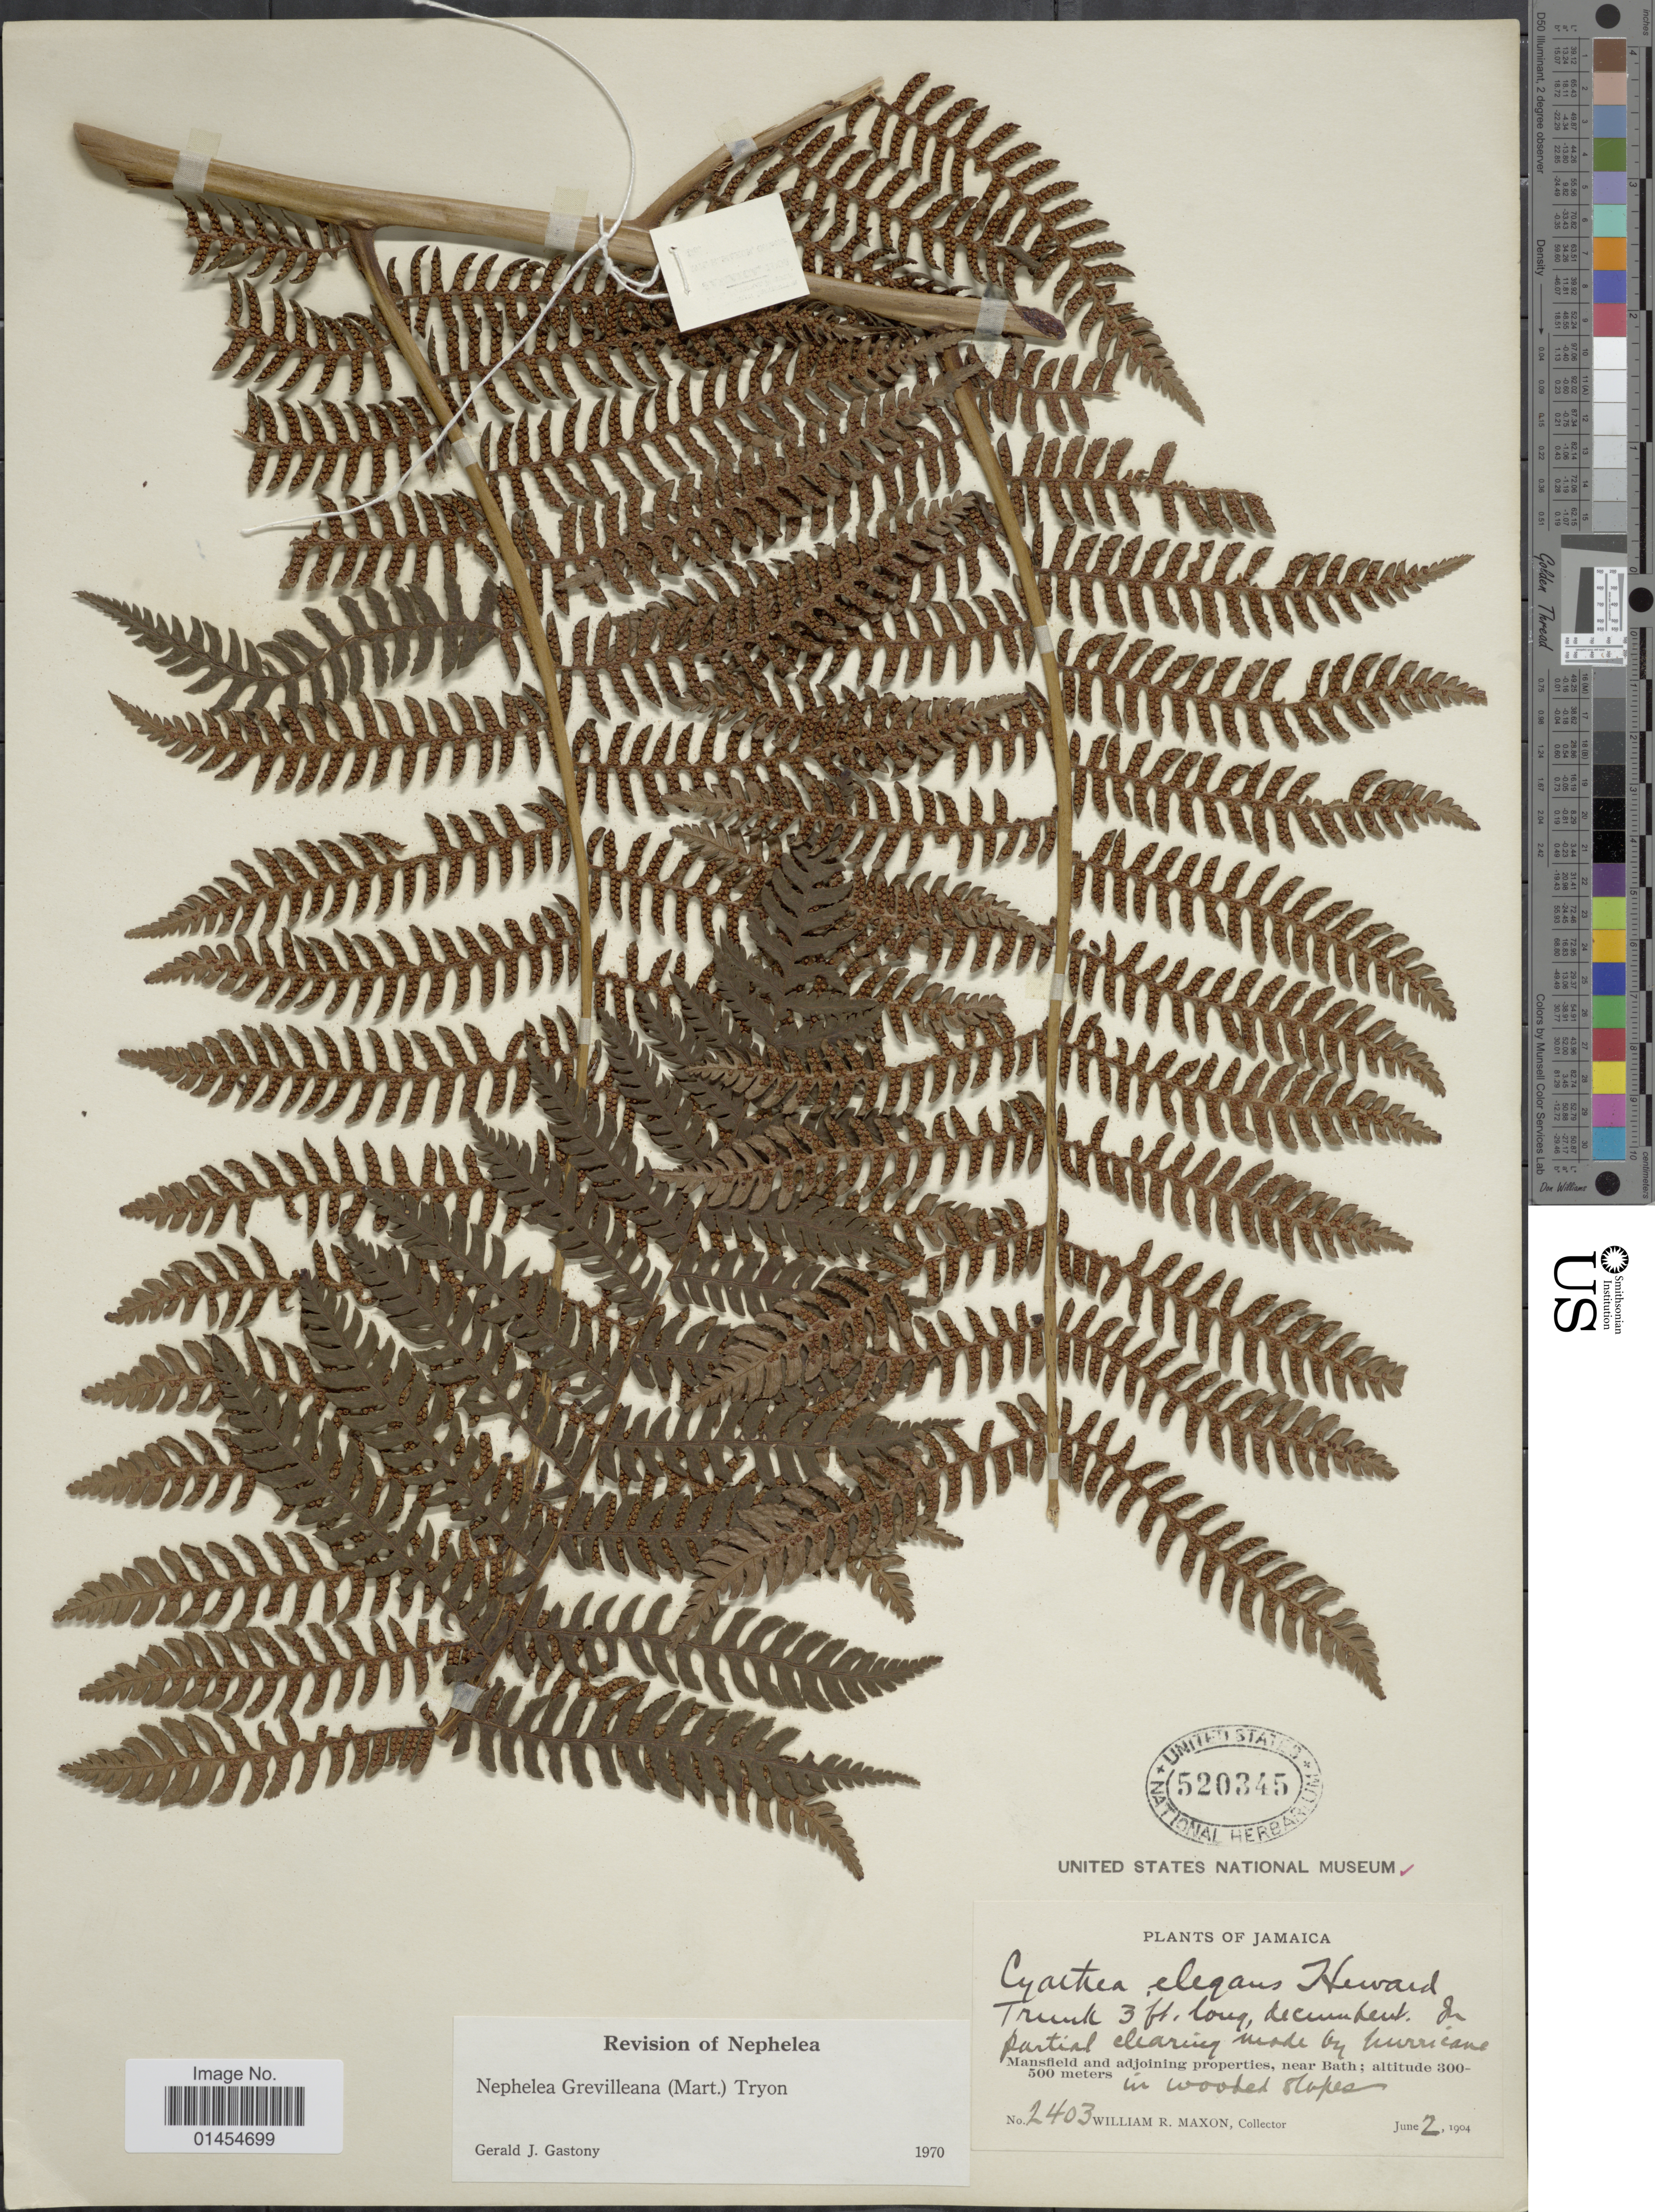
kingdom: Plantae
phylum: Tracheophyta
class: Polypodiopsida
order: Cyatheales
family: Cyatheaceae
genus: Alsophila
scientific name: Alsophila grevilleana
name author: (Mart.) D.S. Conant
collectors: W. R. Maxon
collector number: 2403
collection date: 1904-06-02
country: Jamaica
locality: Mansfield and adjoining properties, near Bath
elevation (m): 300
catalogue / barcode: US 520345